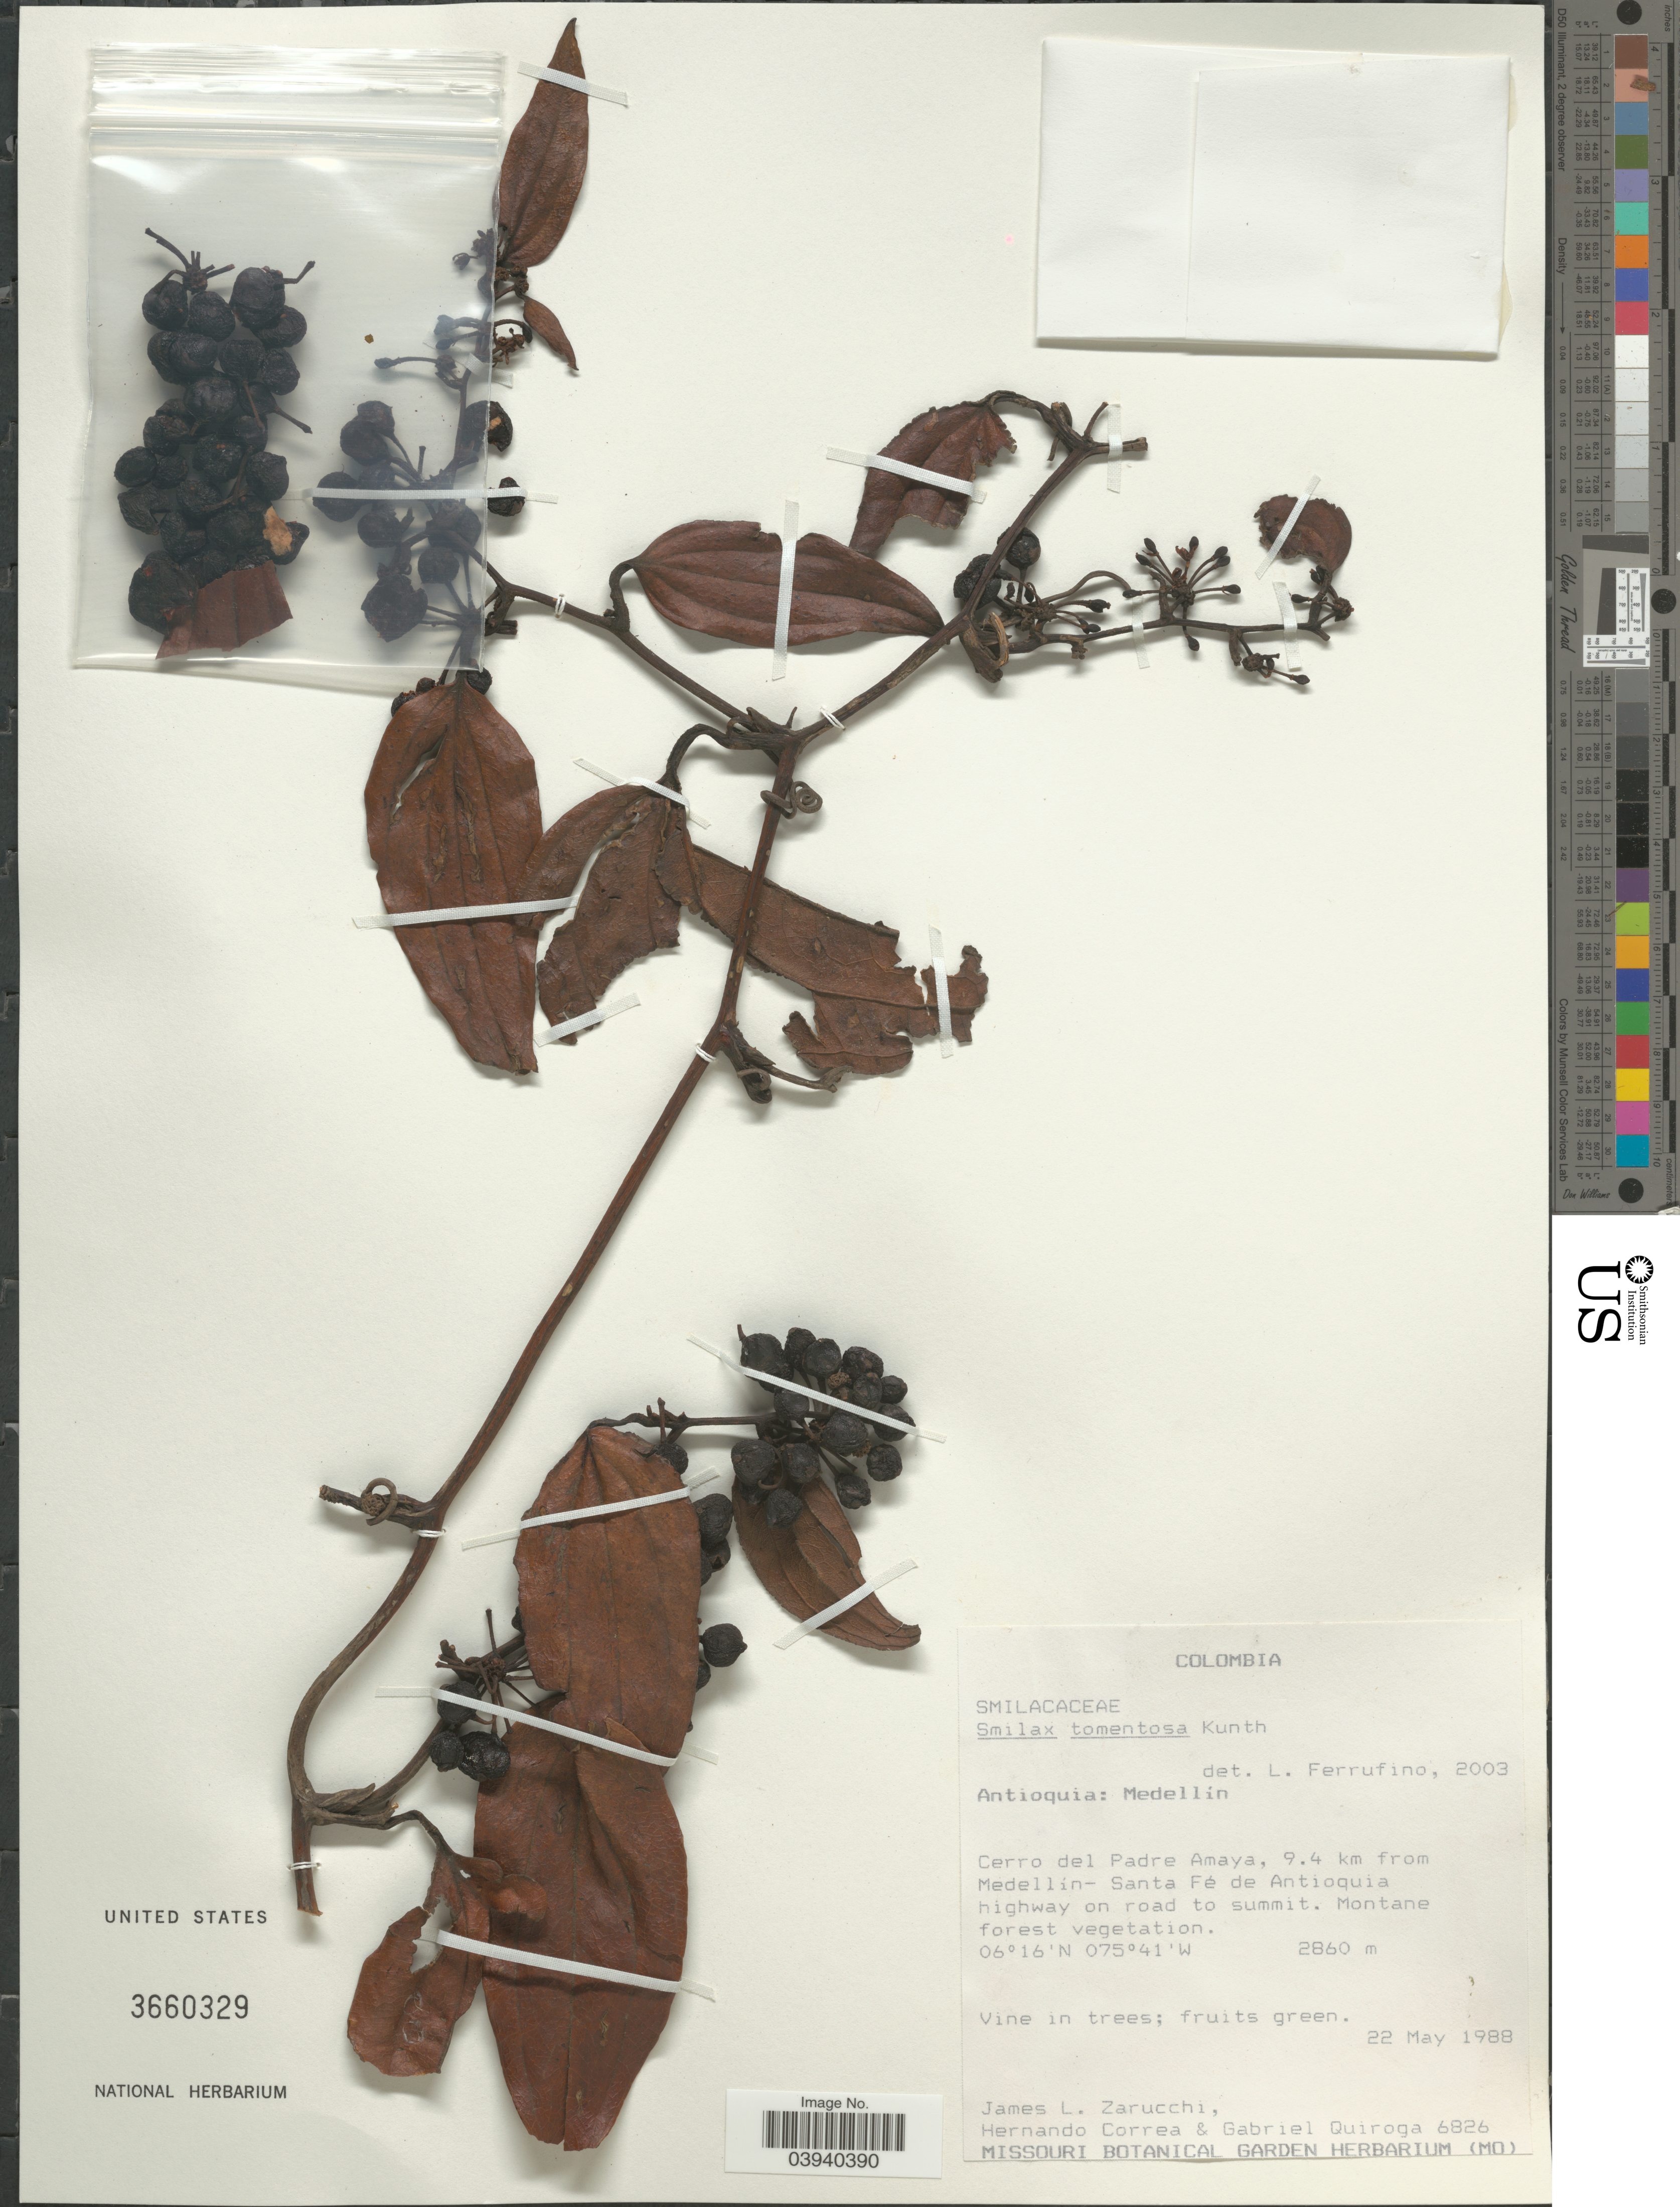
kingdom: Plantae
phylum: Tracheophyta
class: Liliopsida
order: Liliales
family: Smilacaceae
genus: Smilax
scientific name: Smilax tomentosa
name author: Kunth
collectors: J. L. Zarucchi, H. Correa & G. Quiroga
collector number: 6826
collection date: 1988-05-22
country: Colombia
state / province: Antioquia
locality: Medellín. Cerro del Padre Amaya, 9.4 km from Medellín-Santa Fé de Antioquia highway on road to summit. Montane forest vegetation.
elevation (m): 2860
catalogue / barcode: US 3660329